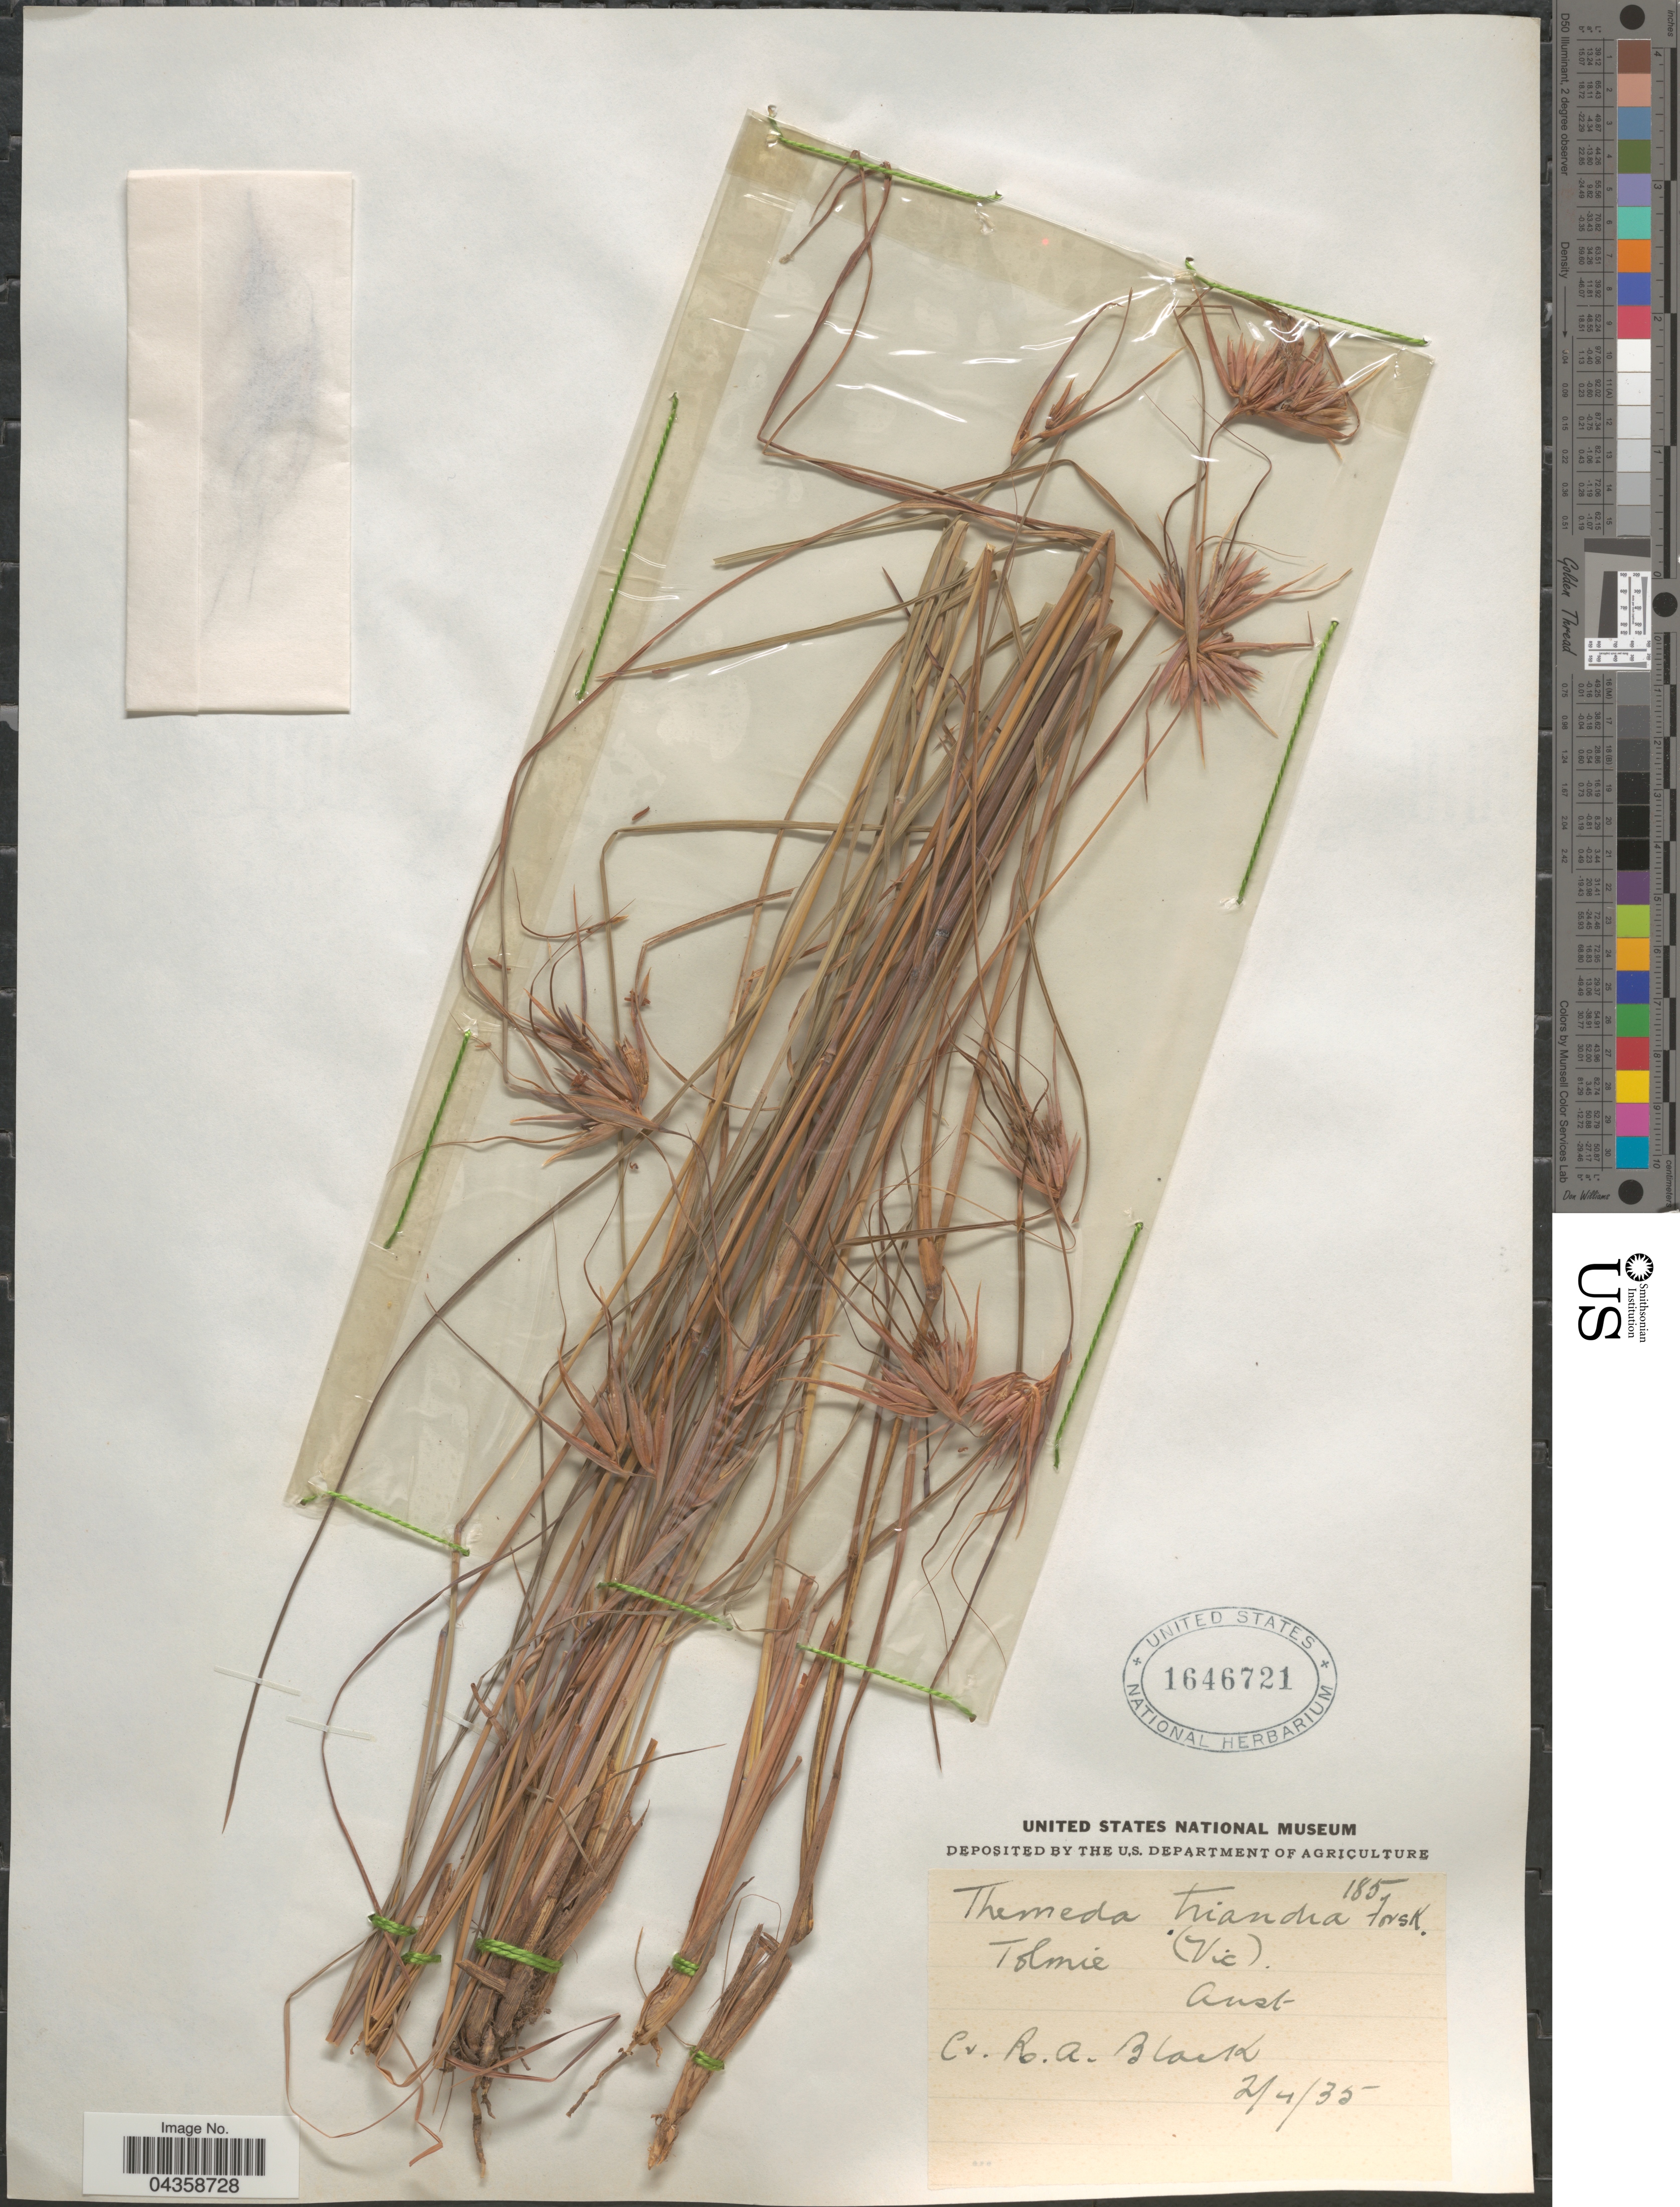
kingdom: Plantae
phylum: Tracheophyta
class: Liliopsida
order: Poales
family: Poaceae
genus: Themeda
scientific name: Themeda triandra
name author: Forssk.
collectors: R. A. Black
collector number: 185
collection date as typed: Transcribed d/m/y: 2/4/35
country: Australia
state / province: Victoria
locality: Tolmie (Vic).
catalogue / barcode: US 1646721